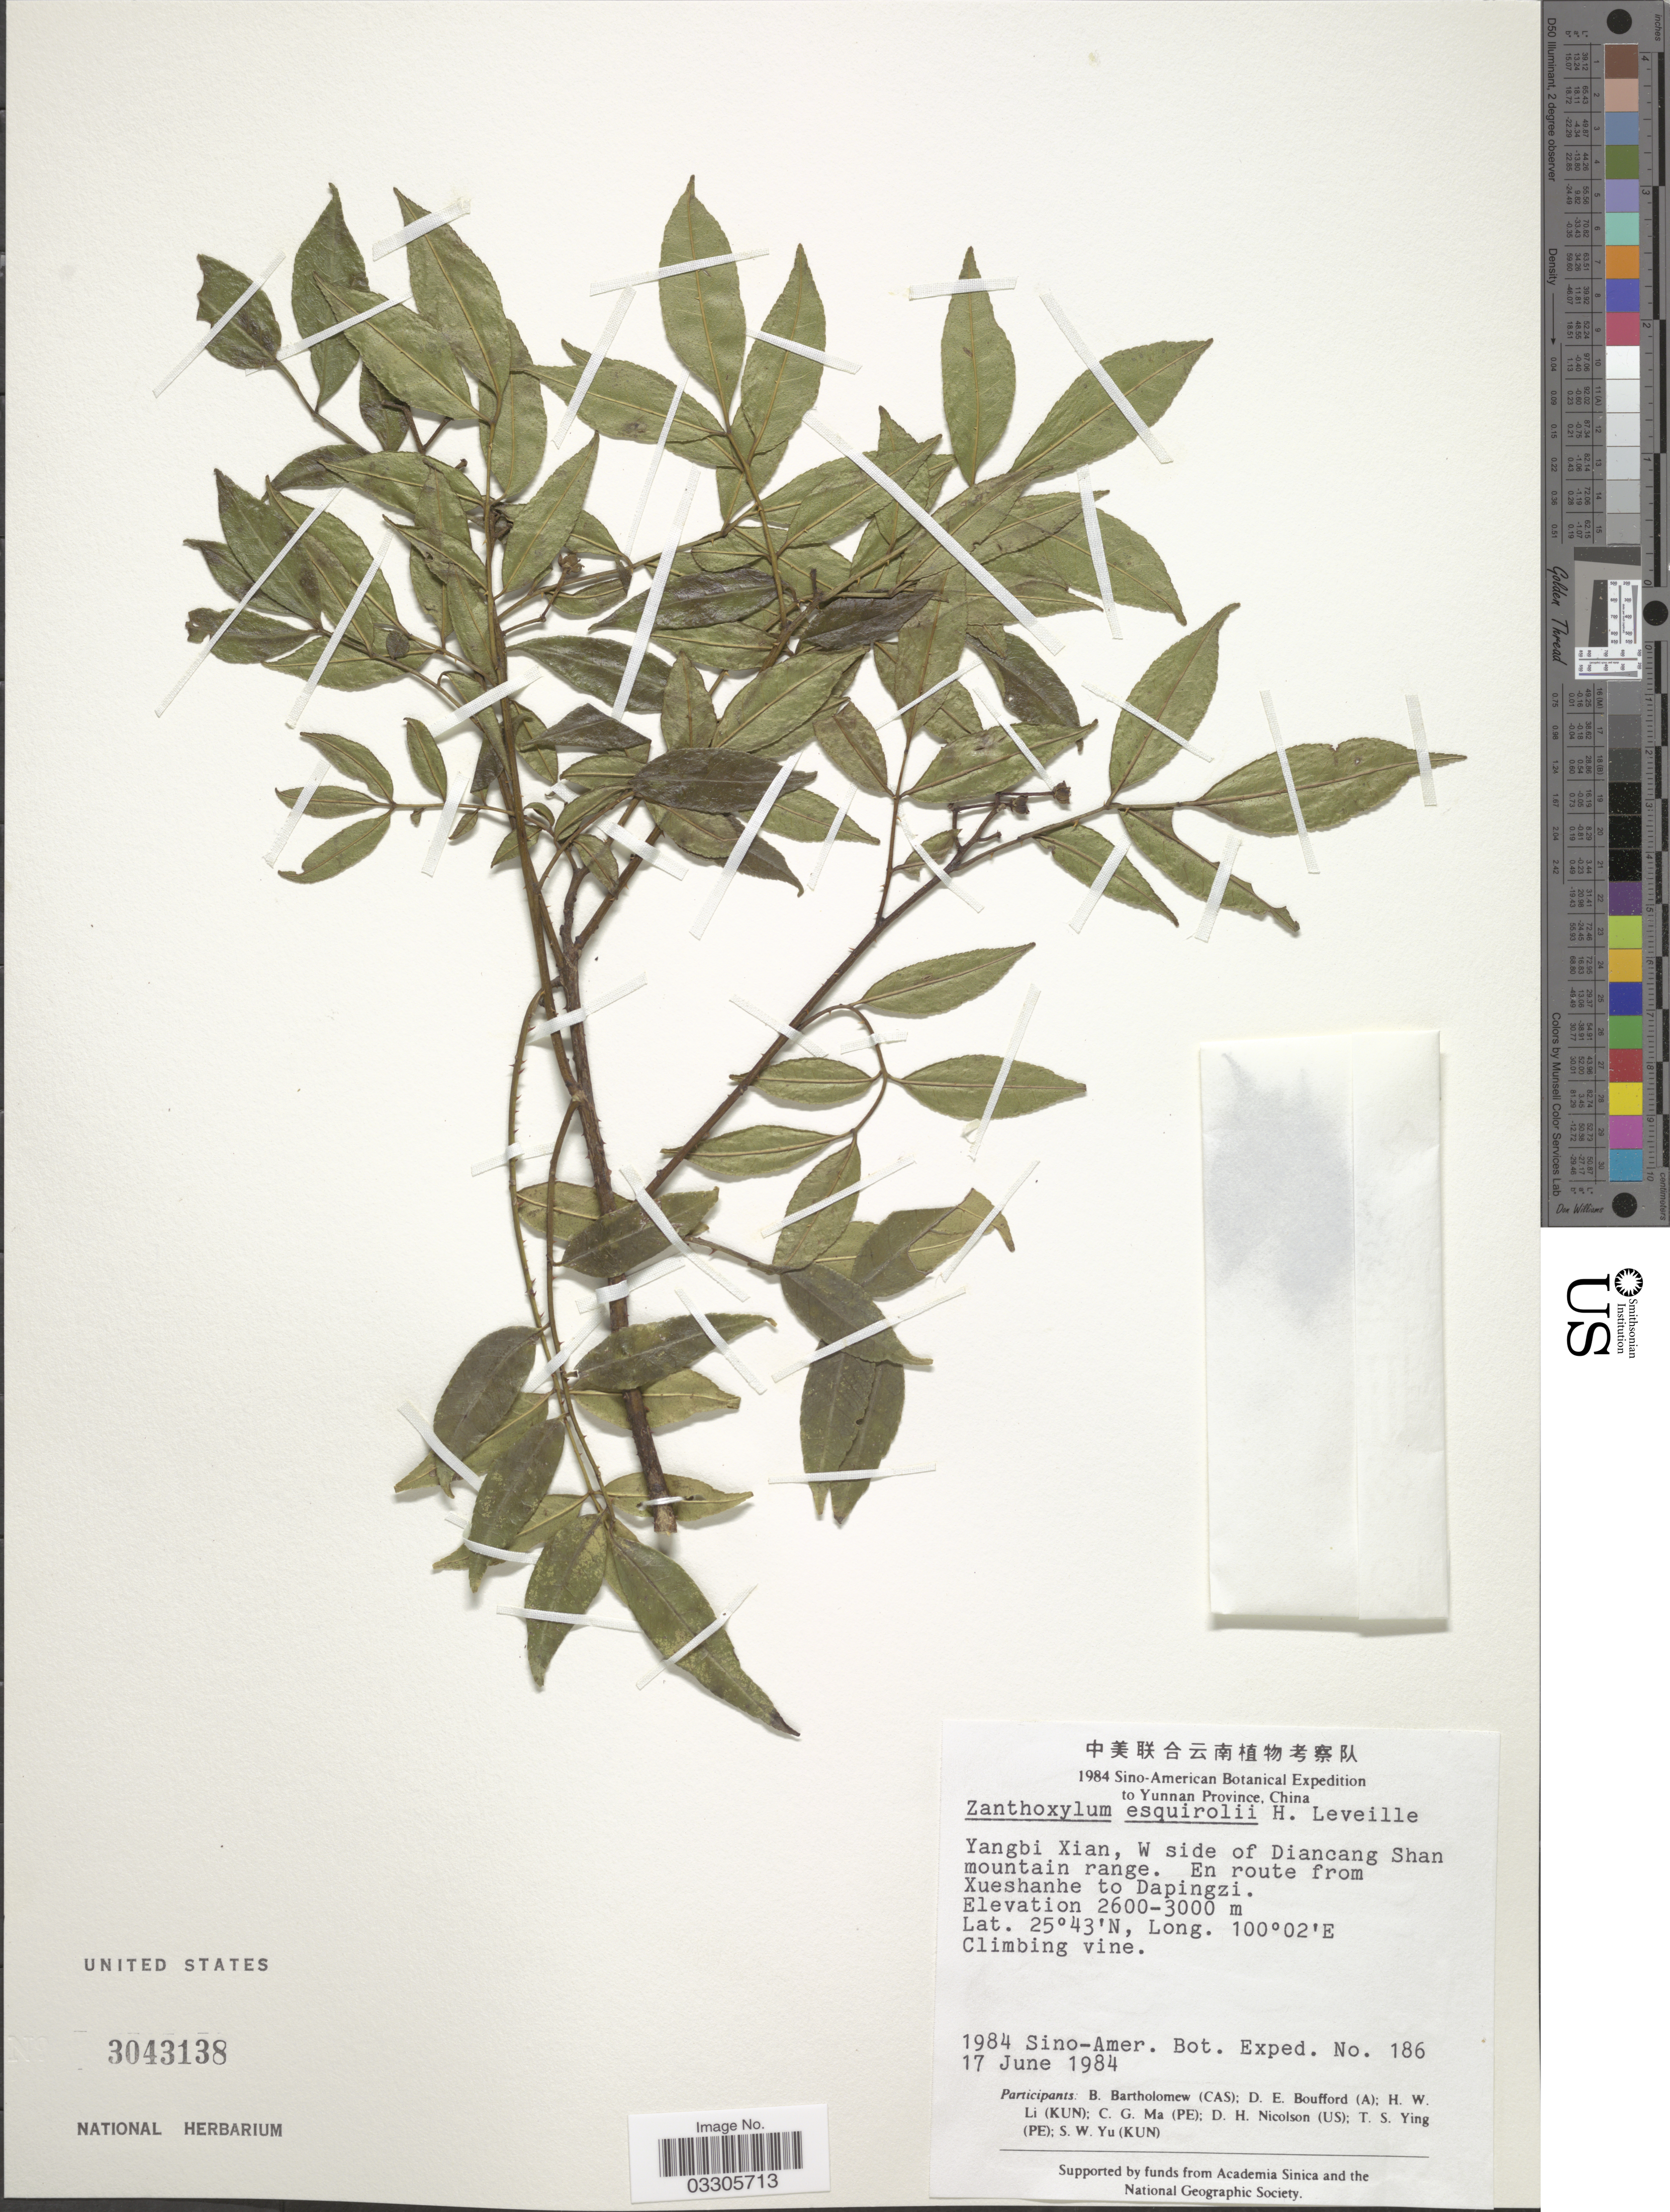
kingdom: Plantae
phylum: Tracheophyta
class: Magnoliopsida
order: Sapindales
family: Rutaceae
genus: Zanthoxylum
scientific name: Zanthoxylum esquirolii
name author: H. Lév.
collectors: Sino-Amer. Bot. Exped. 1984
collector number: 186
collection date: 1984-06-17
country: China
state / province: Yunnan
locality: Yangbi Xian, W side of Diancang Shan mountain range. En route from Xueshanhe to Dapingzi.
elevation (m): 2600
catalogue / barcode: US 3043138